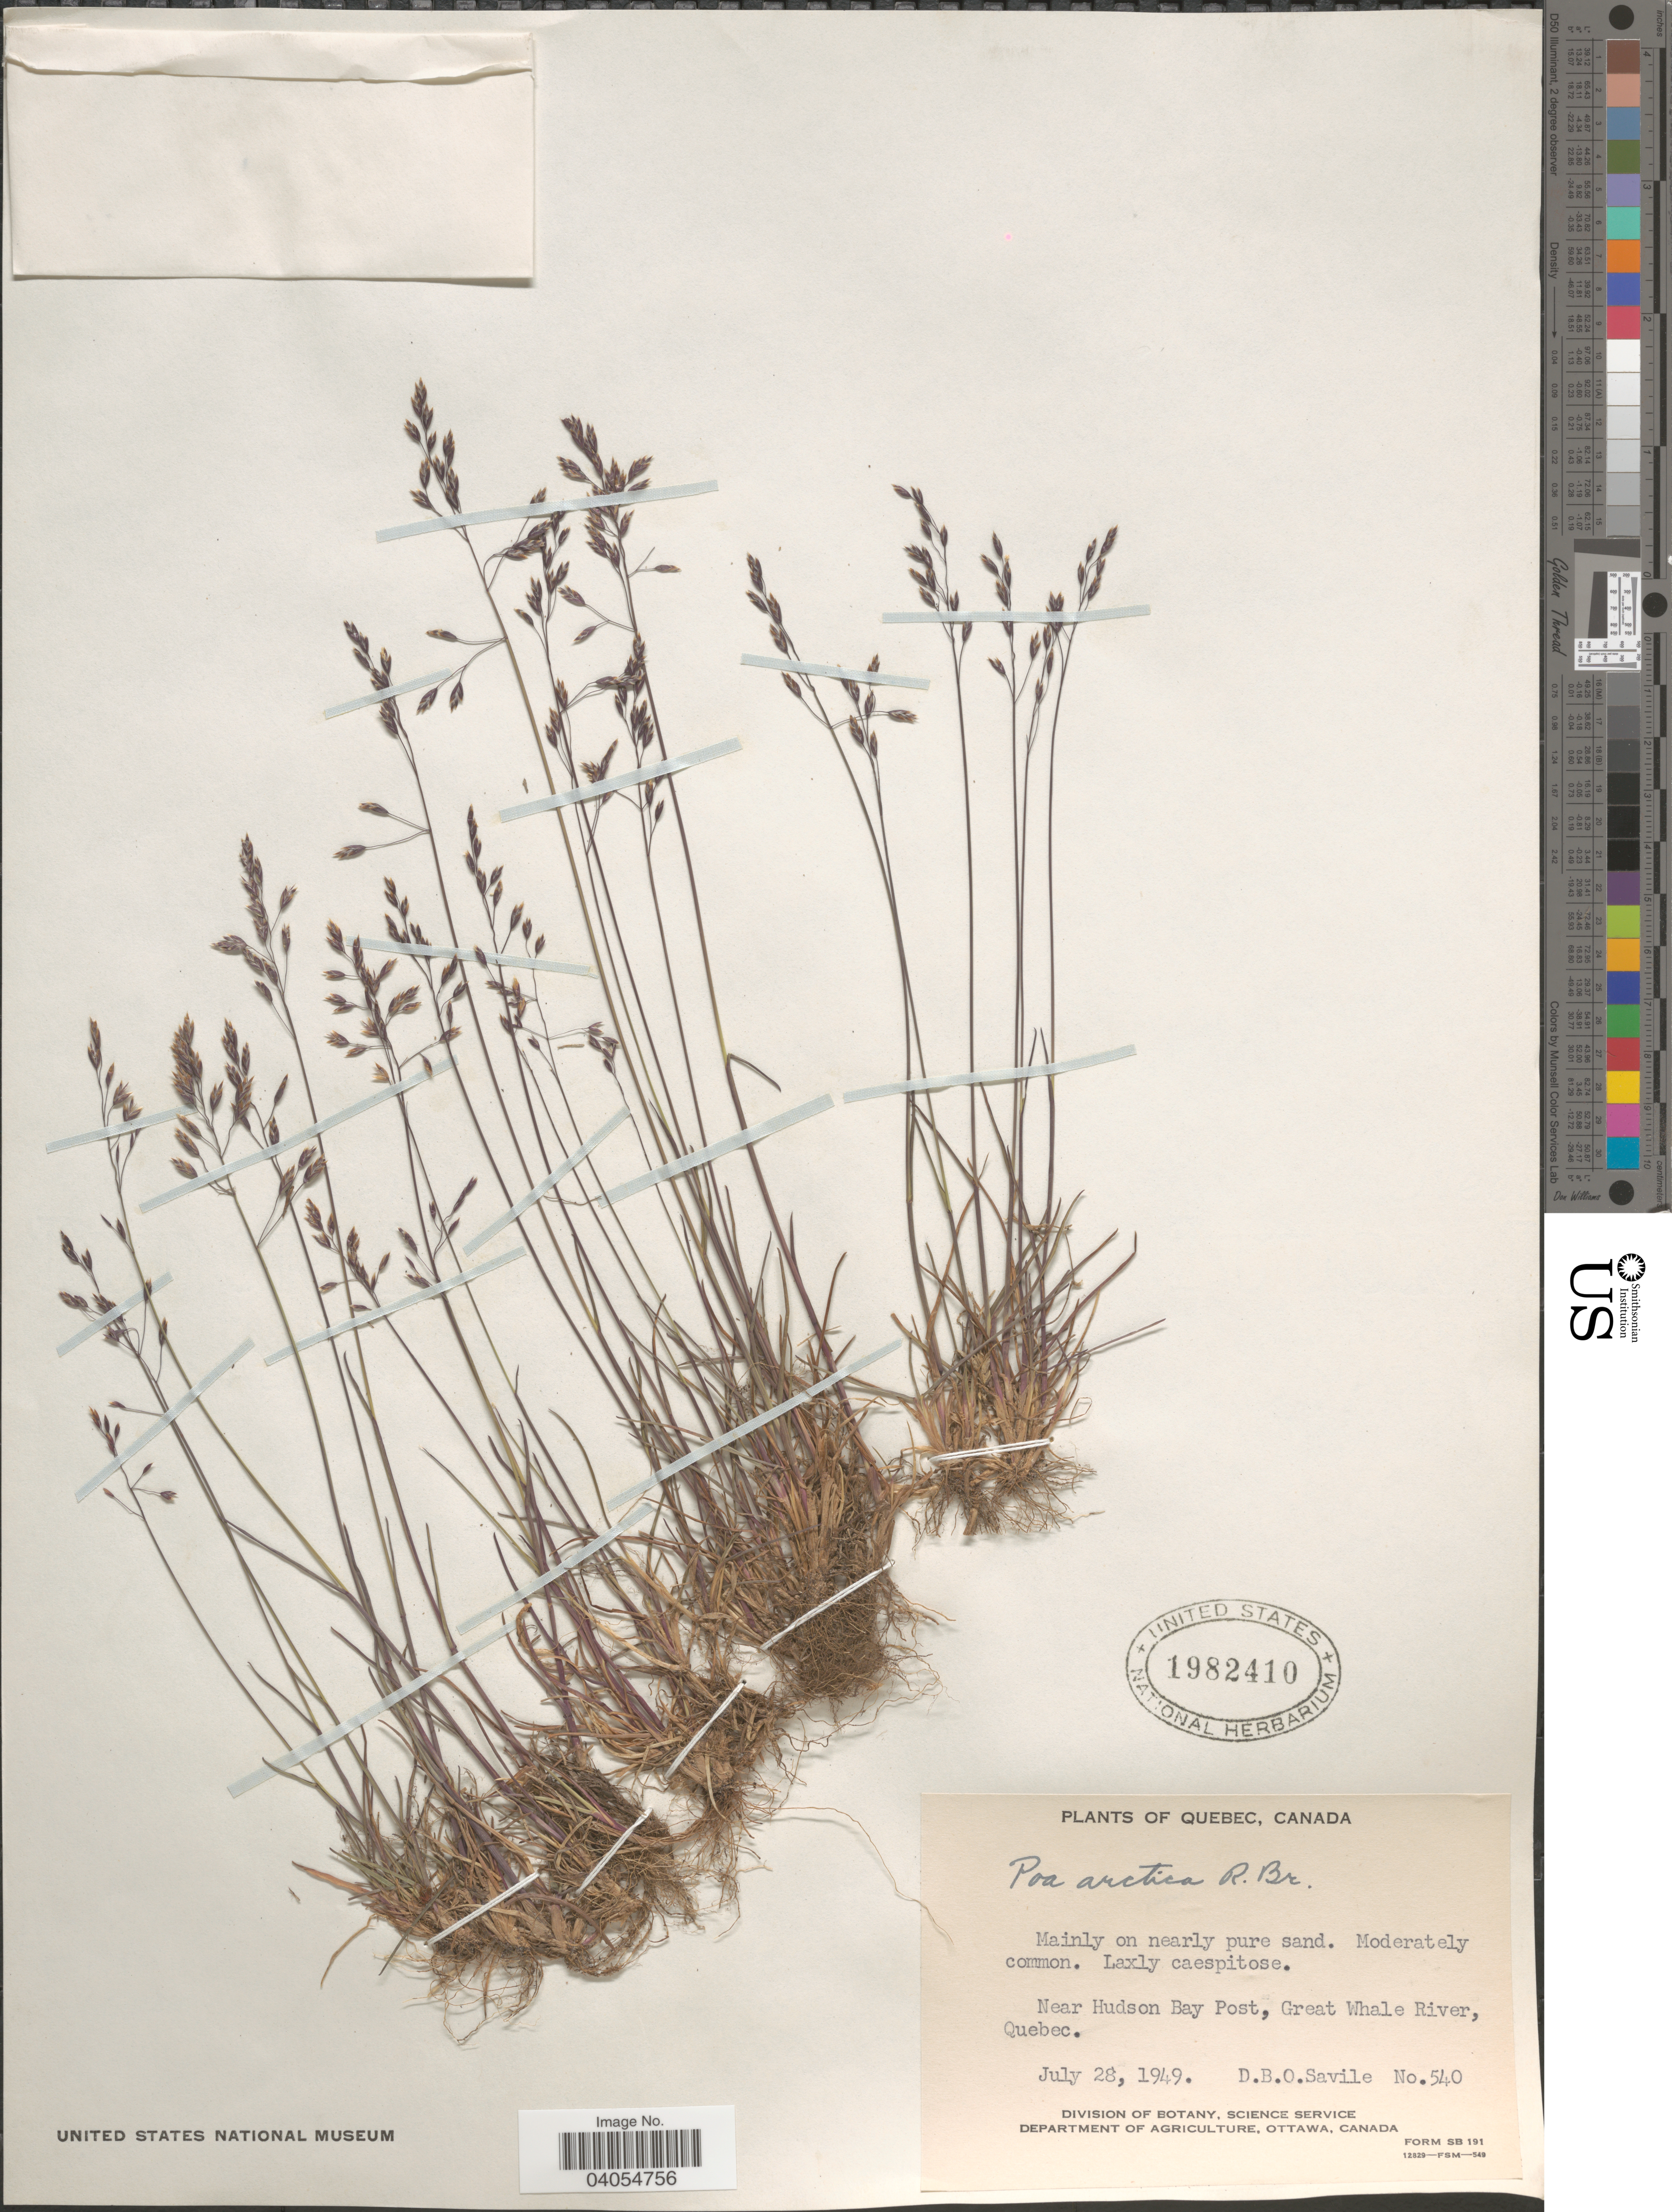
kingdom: Plantae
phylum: Tracheophyta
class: Liliopsida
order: Poales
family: Poaceae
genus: Poa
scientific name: Poa arctica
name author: R. Br.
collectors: D. Savile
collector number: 540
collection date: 1949-07-28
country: Canada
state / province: Quebec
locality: Near Hudson Bay Post, Great Whale River.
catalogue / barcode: US 1982410